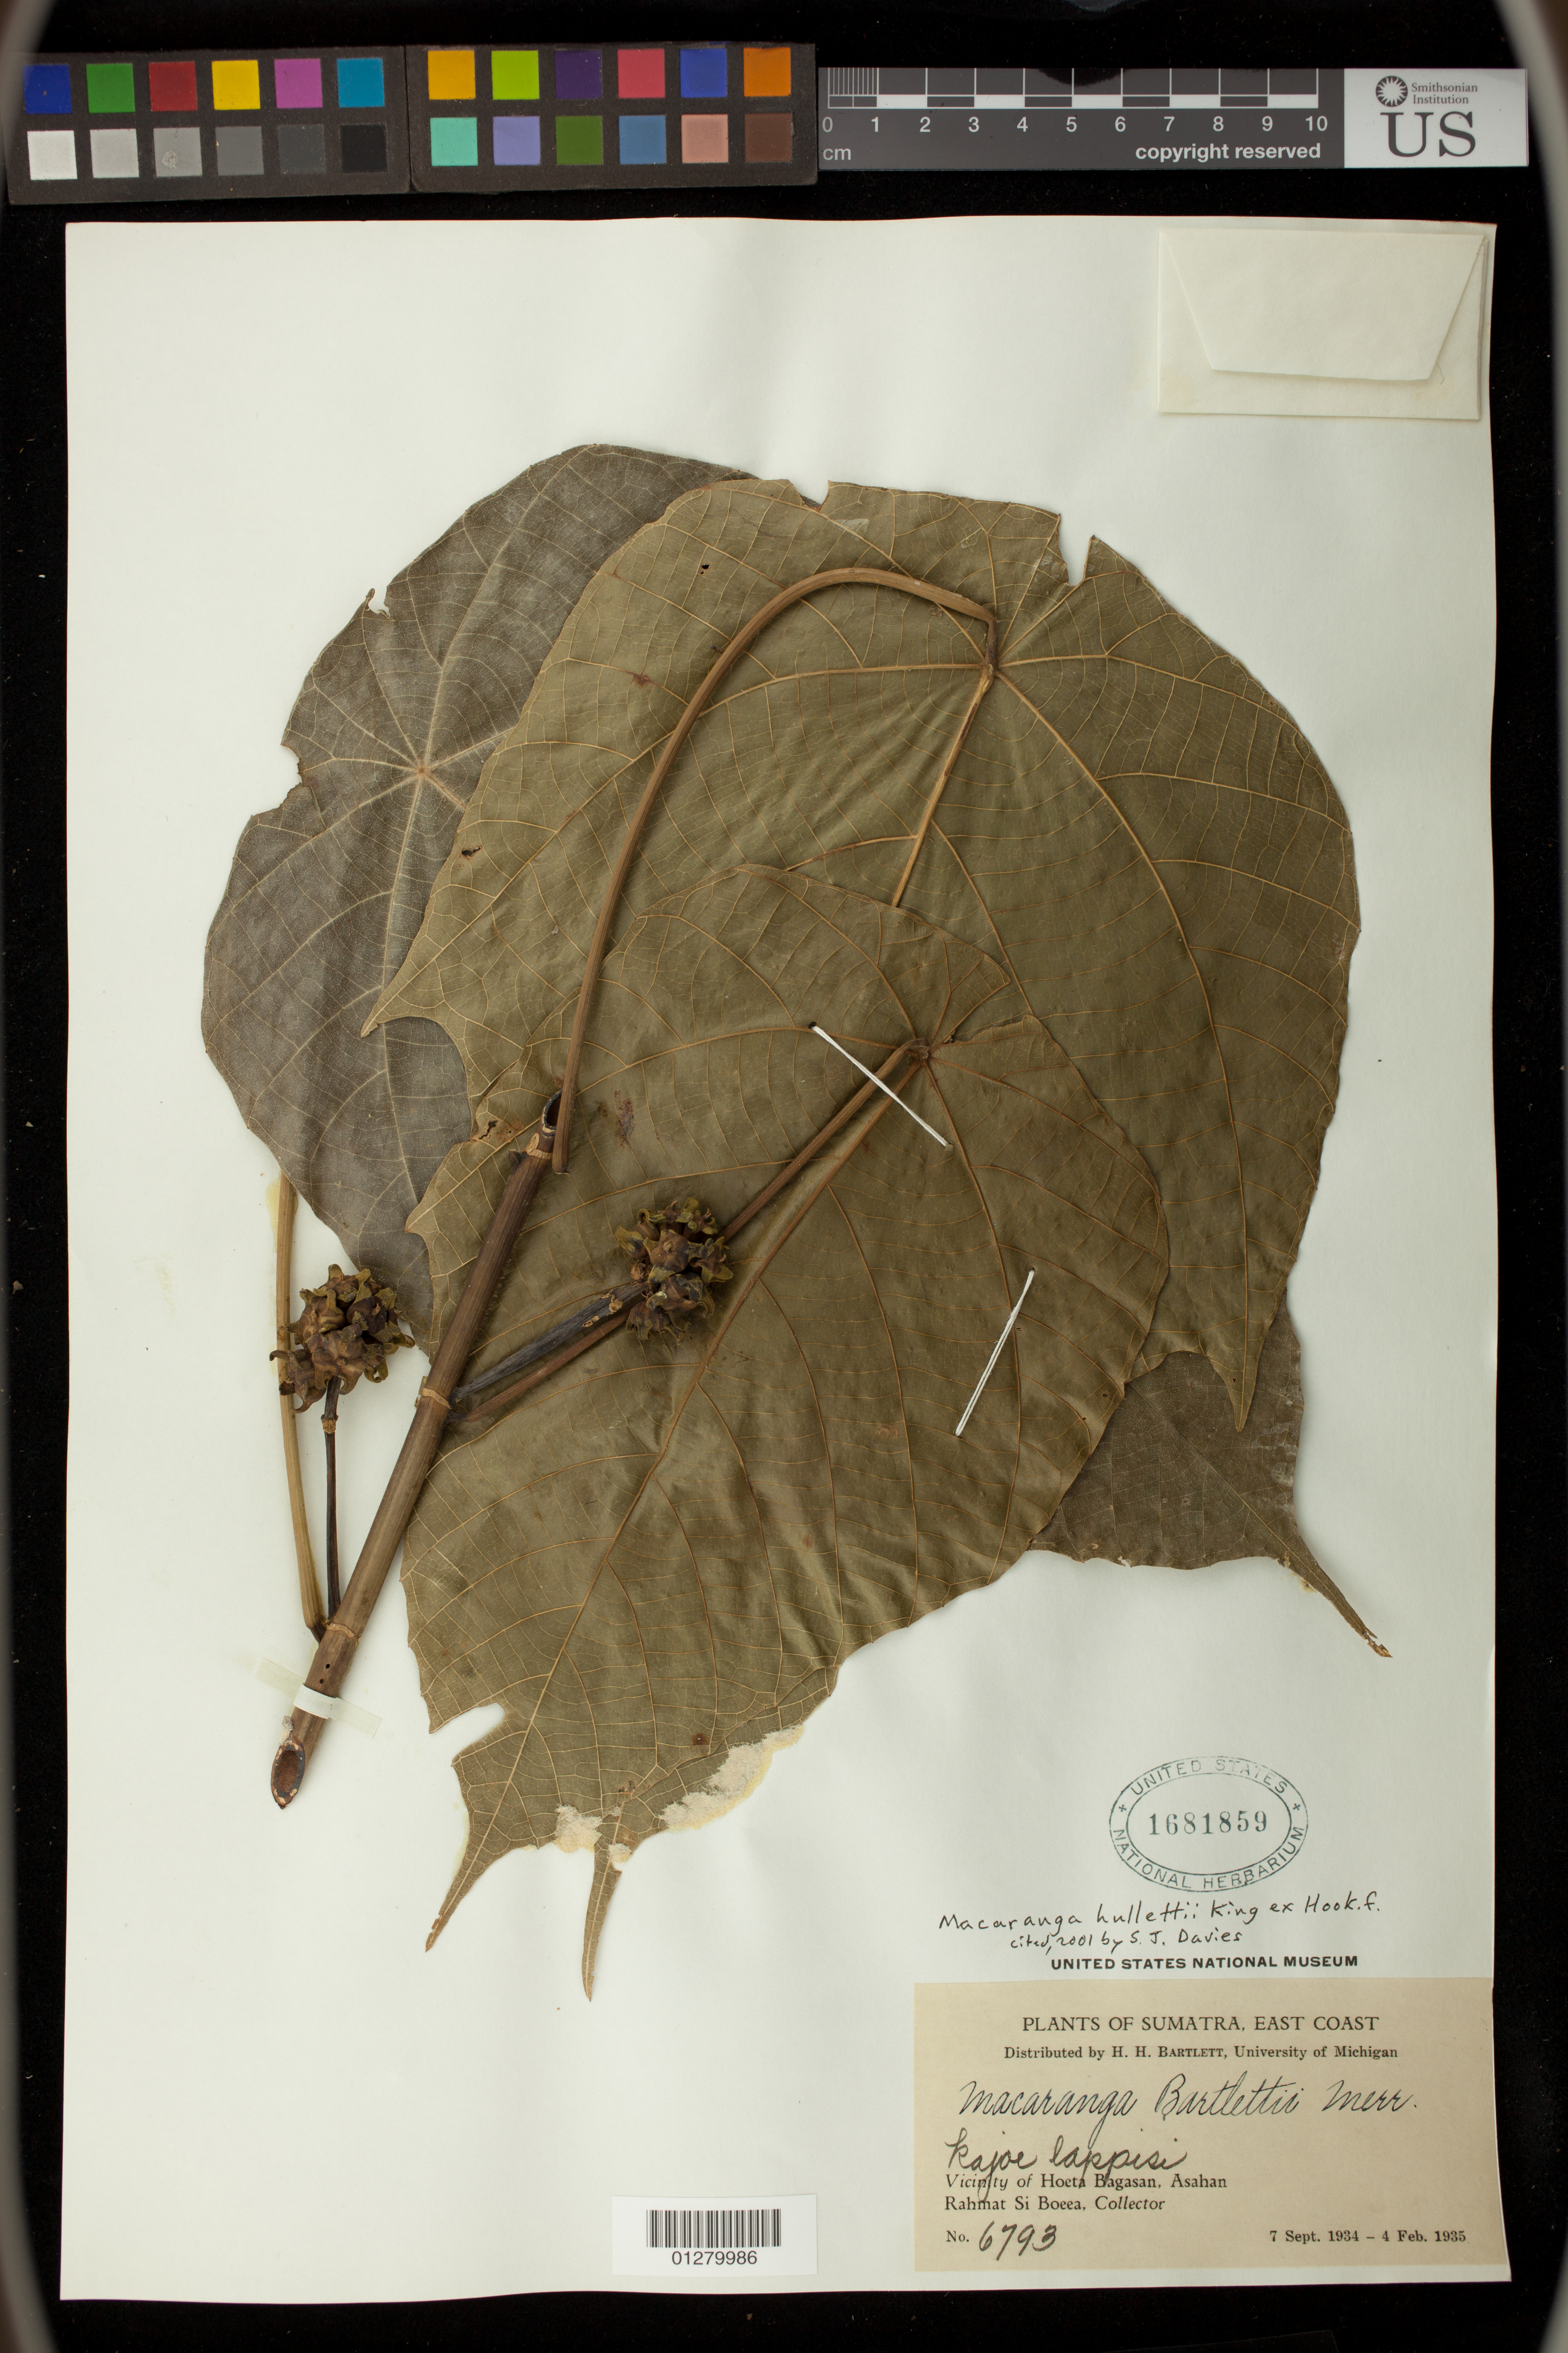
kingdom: Plantae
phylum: Tracheophyta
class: Magnoliopsida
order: Malpighiales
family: Euphorbiaceae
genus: Macaranga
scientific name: Macaranga hullettii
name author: King ex Hook. f.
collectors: Rahmat Si Boeea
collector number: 6793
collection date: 1934-09-07/1935-02-04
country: Indonesia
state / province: Sumatra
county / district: Sumatera Utara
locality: Hoeta Bagasan Asahan, East Coast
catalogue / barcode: US 1681859